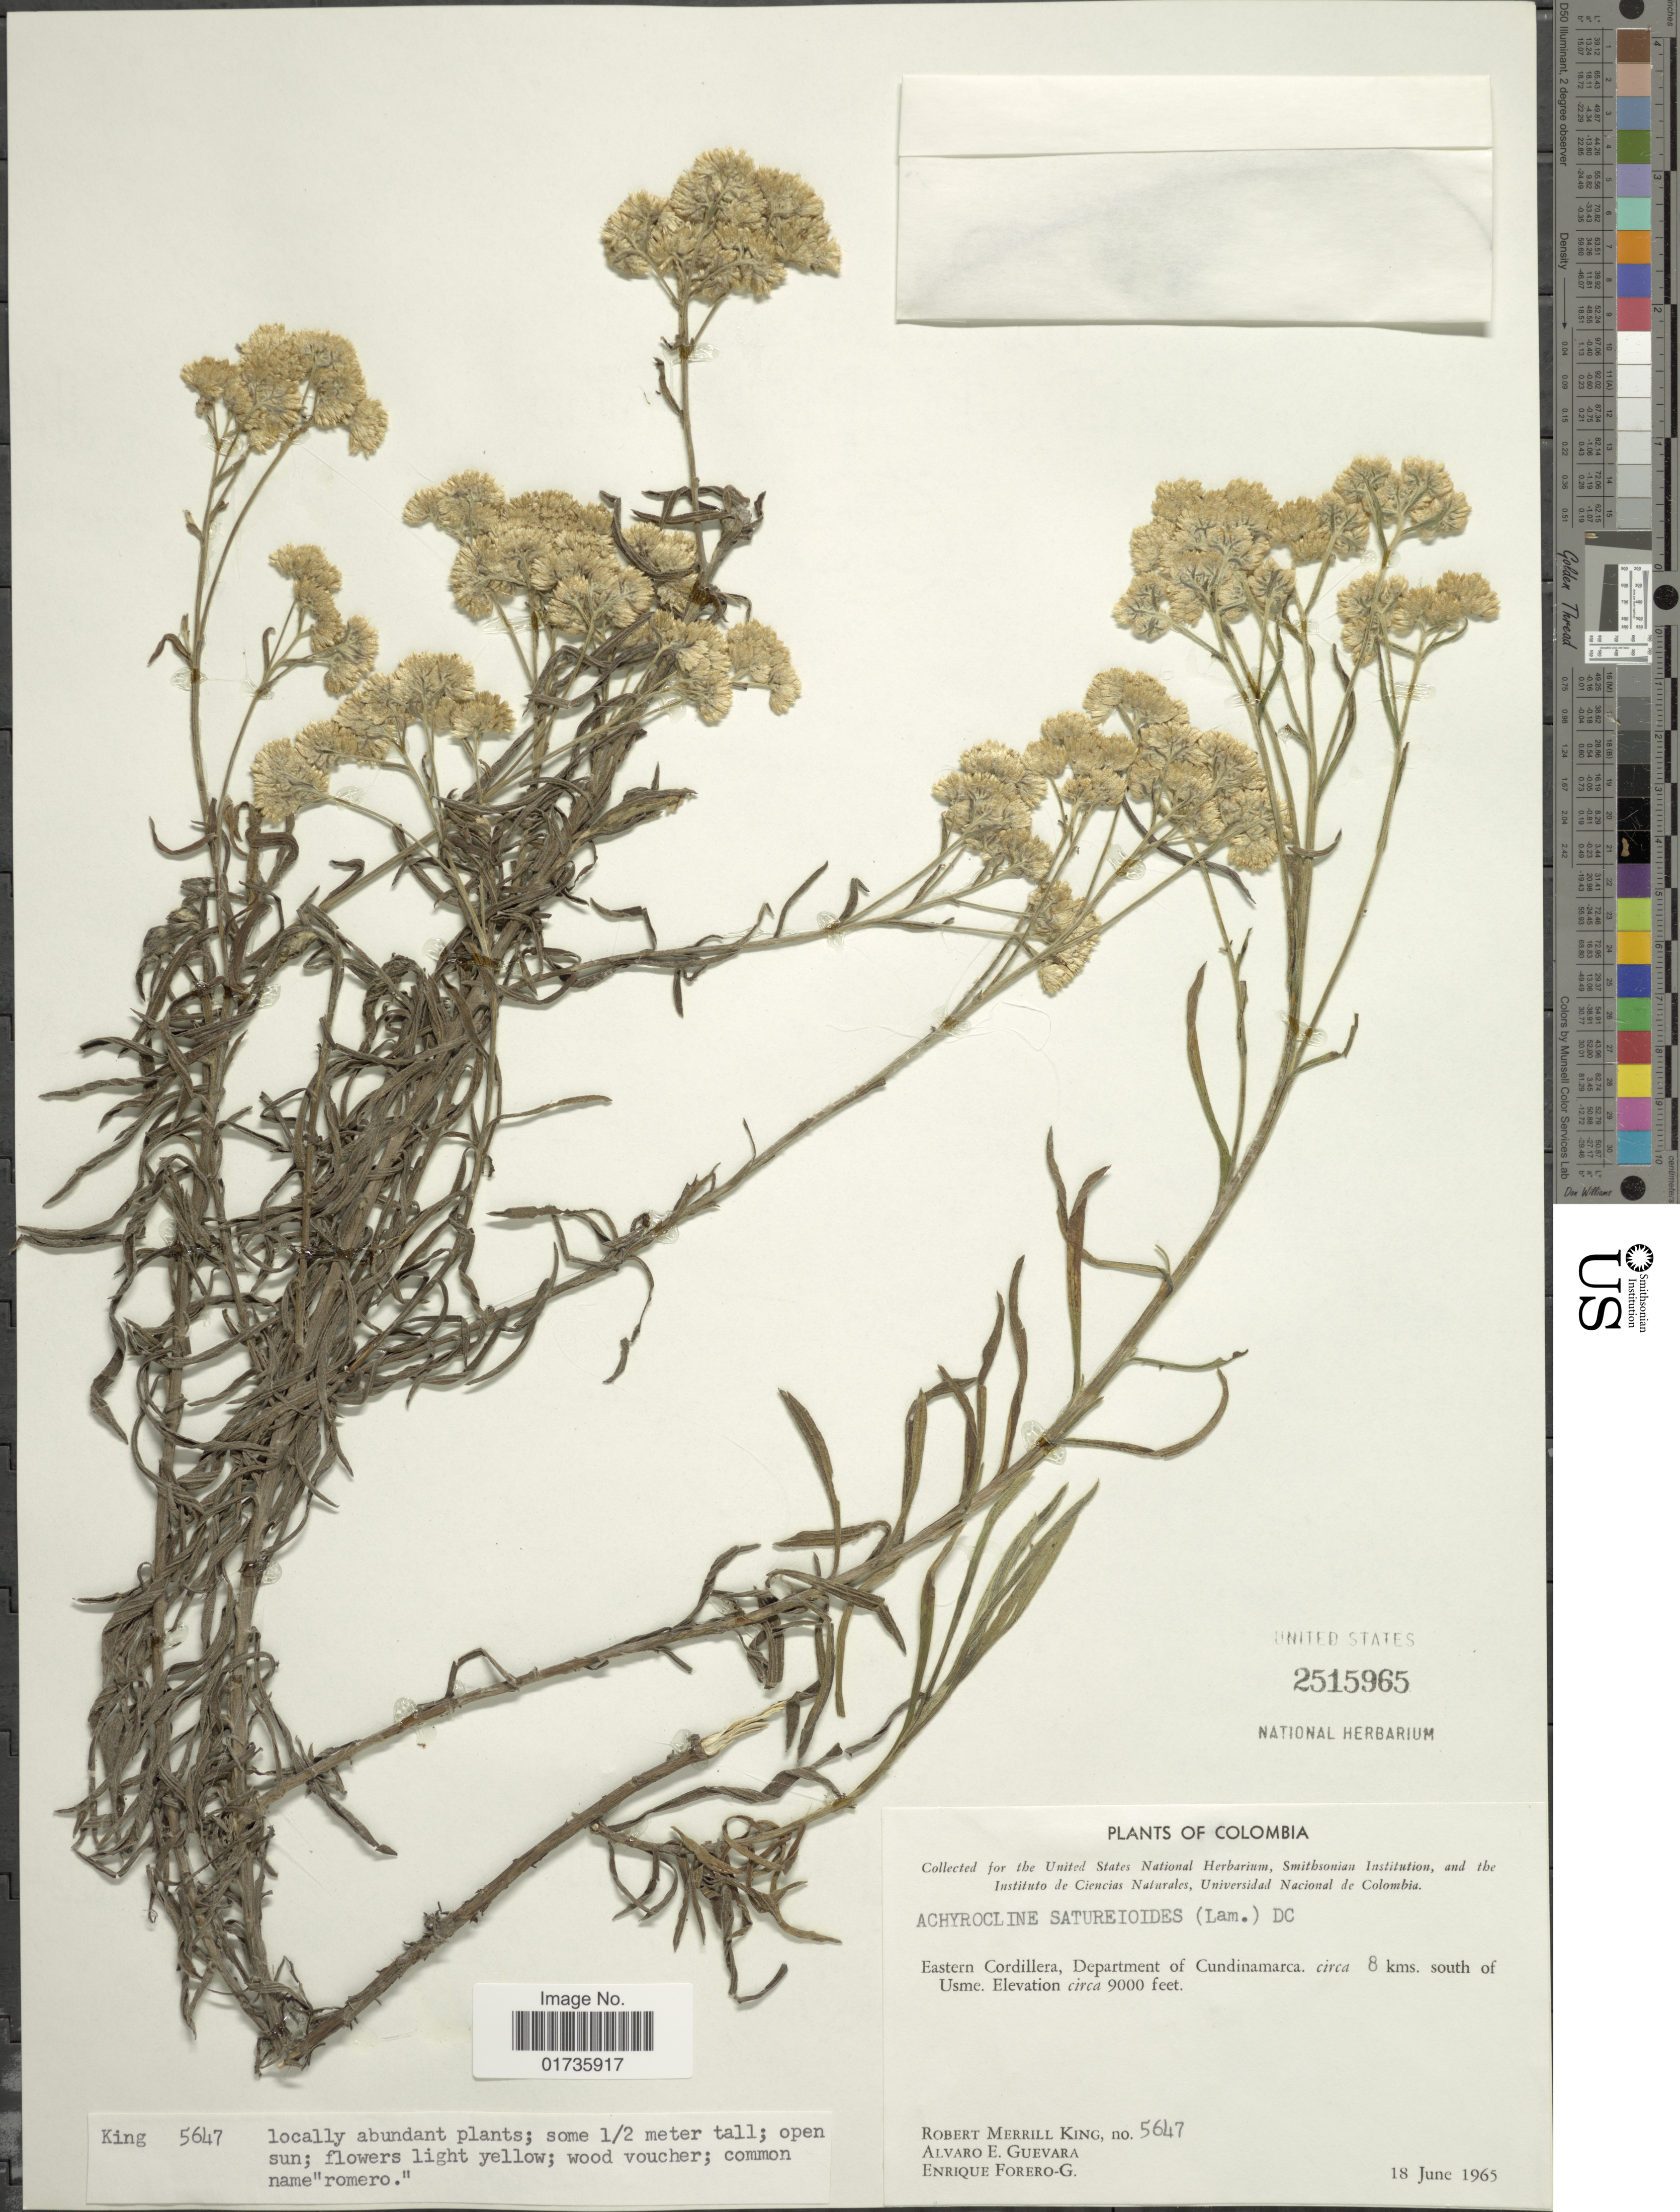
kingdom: Plantae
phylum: Tracheophyta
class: Magnoliopsida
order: Asterales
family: Asteraceae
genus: Achyrocline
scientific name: Achyrocline satureioides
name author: (Lam.) DC.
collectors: R. M. King, A. E. Guevara & E. Forero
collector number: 5647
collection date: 1965-06-18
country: Colombia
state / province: Cundinamarca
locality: Eastern Cordillera, Department of Cundinamarca. circa 8 kms south of Usme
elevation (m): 2743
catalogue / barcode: US 2515965